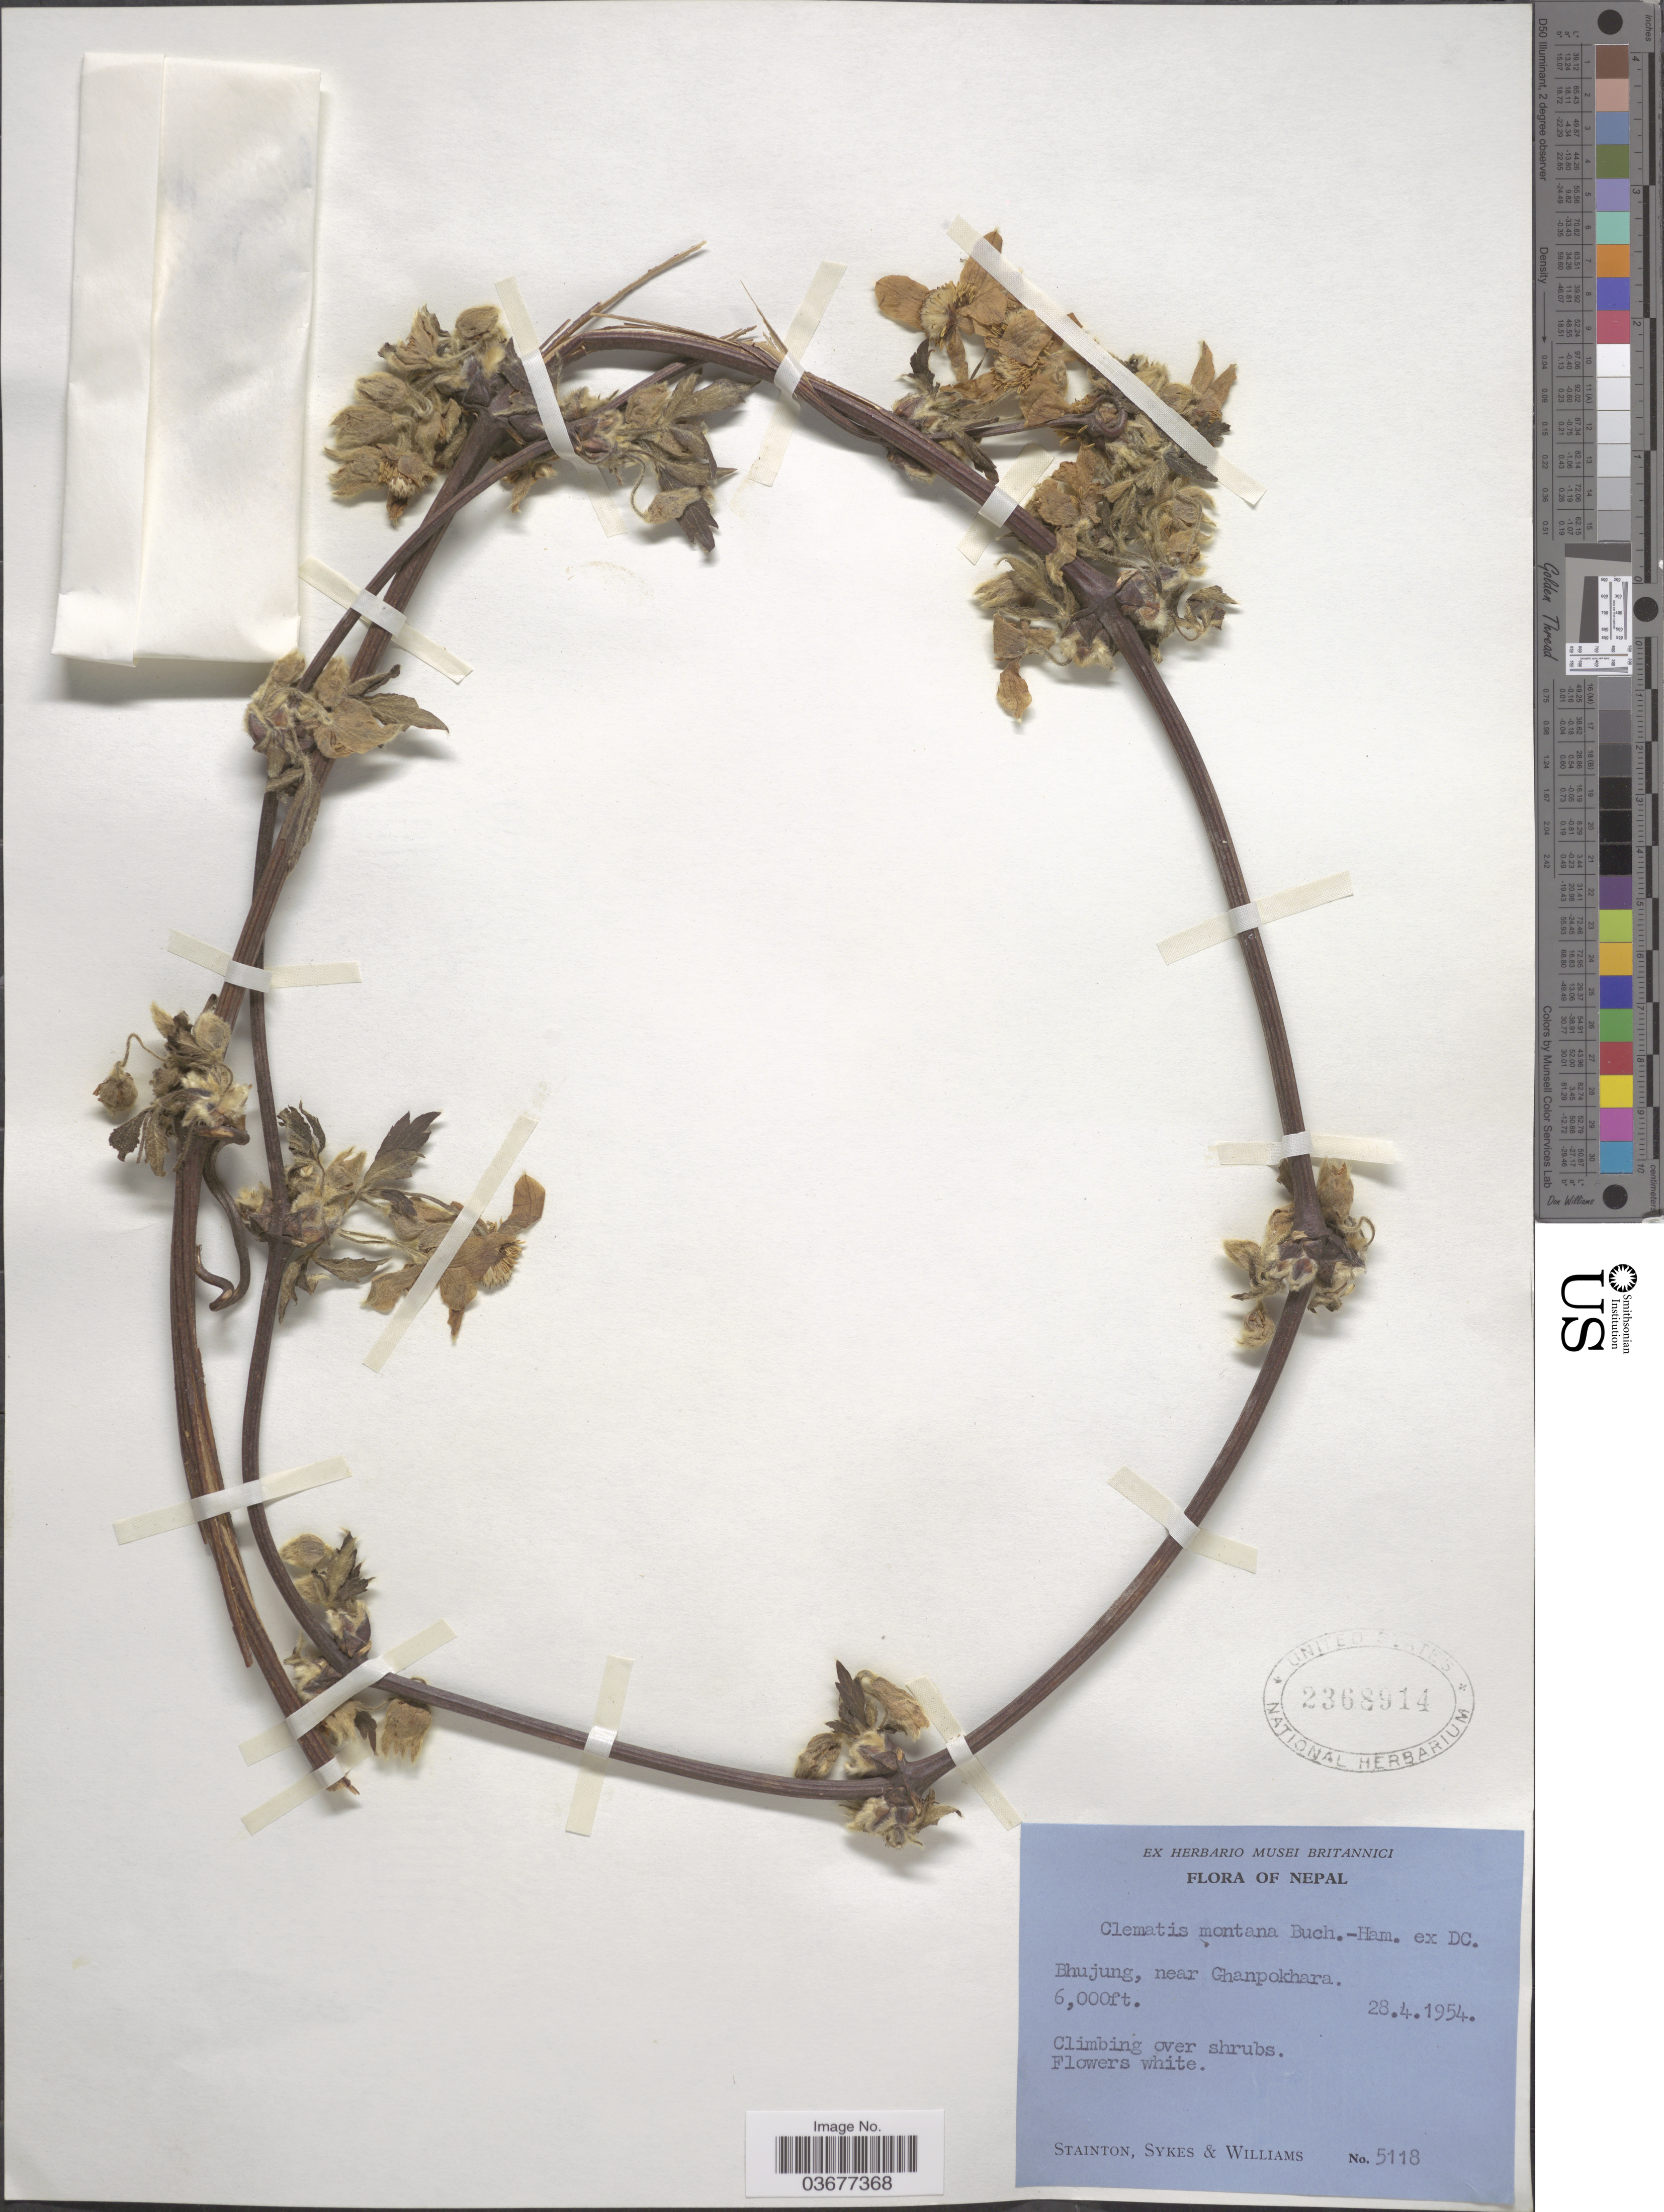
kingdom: Plantae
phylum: Tracheophyta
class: Magnoliopsida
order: Ranunculales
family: Ranunculaceae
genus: Clematis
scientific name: Clematis montana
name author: Buch.-Ham. ex DC.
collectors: -. Stainton, Sykes, -- & -- Williams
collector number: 5118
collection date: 1954-04-28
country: Nepal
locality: Bhujung, near Ghanpokhara.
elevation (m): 1829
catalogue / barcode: US 2368914